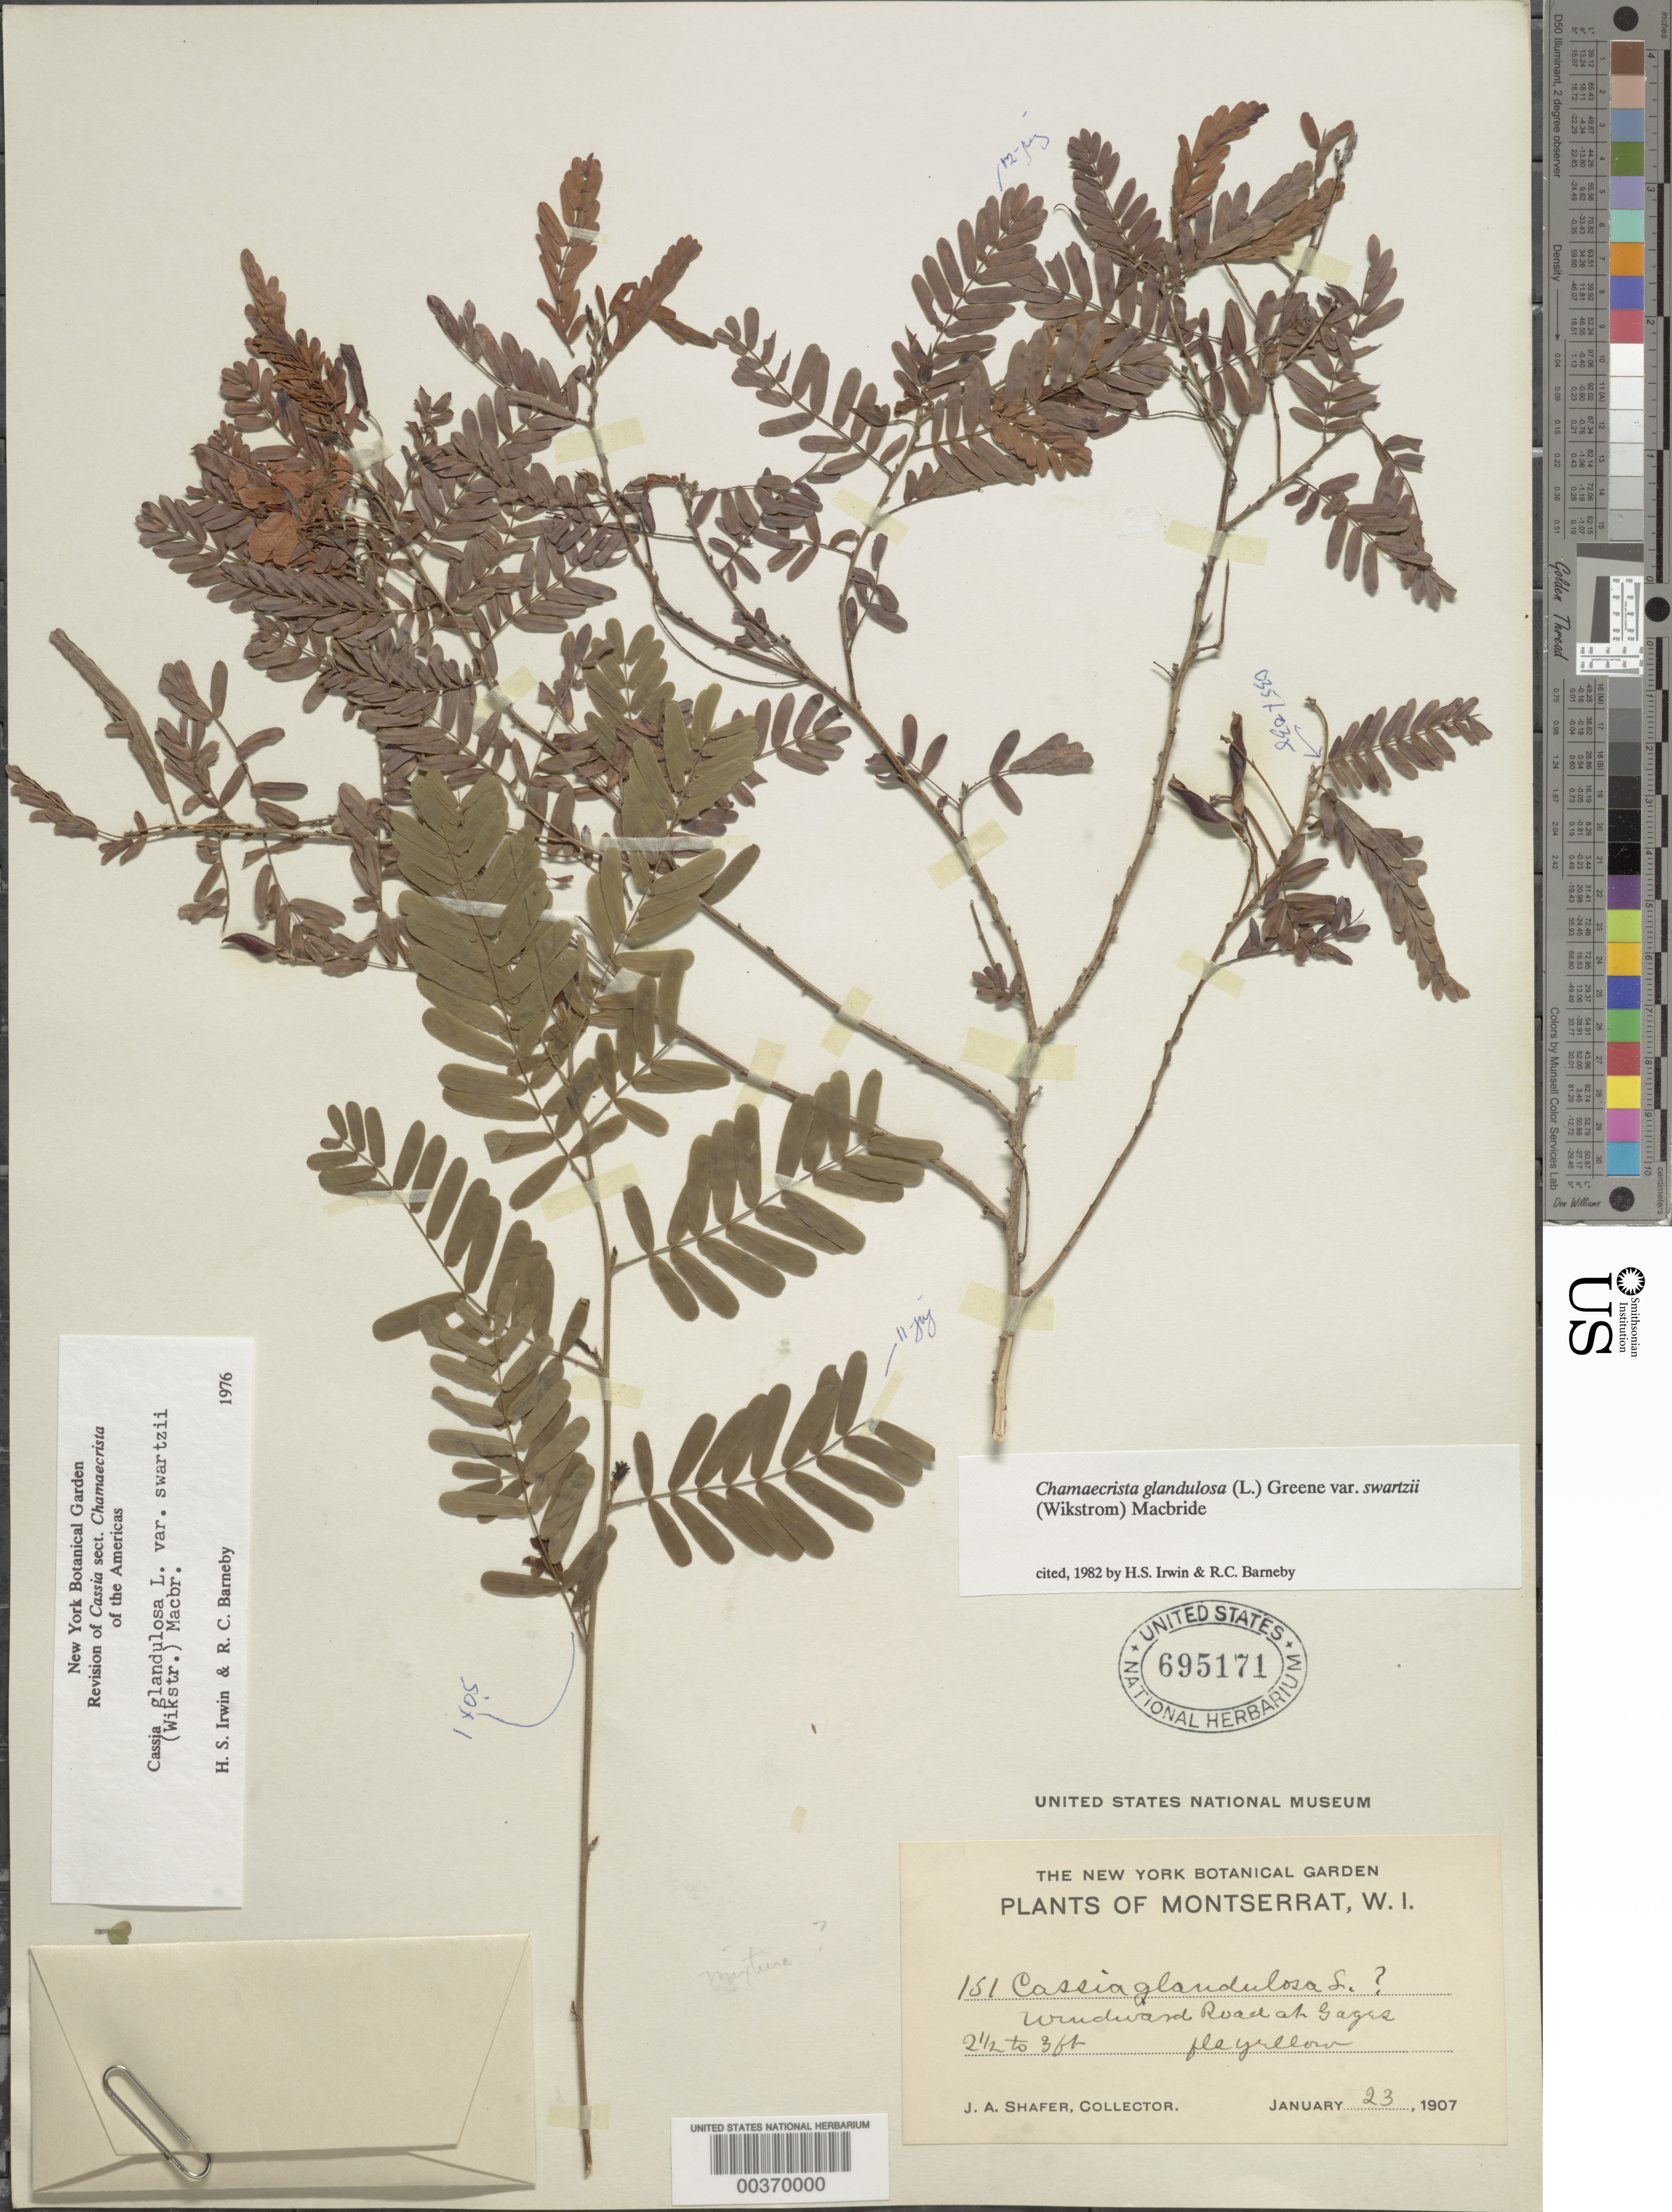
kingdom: Plantae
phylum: Tracheophyta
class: Magnoliopsida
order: Fabales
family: Fabaceae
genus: Chamaecrista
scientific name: Chamaecrista glandulosa var. swartzii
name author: (Wikstr.) H.S. Irwin & Barneby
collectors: J. A. Shafer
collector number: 151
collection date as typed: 23 Jan 1907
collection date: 1907-01-23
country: Montserrat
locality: Windward road at gages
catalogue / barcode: US 695171